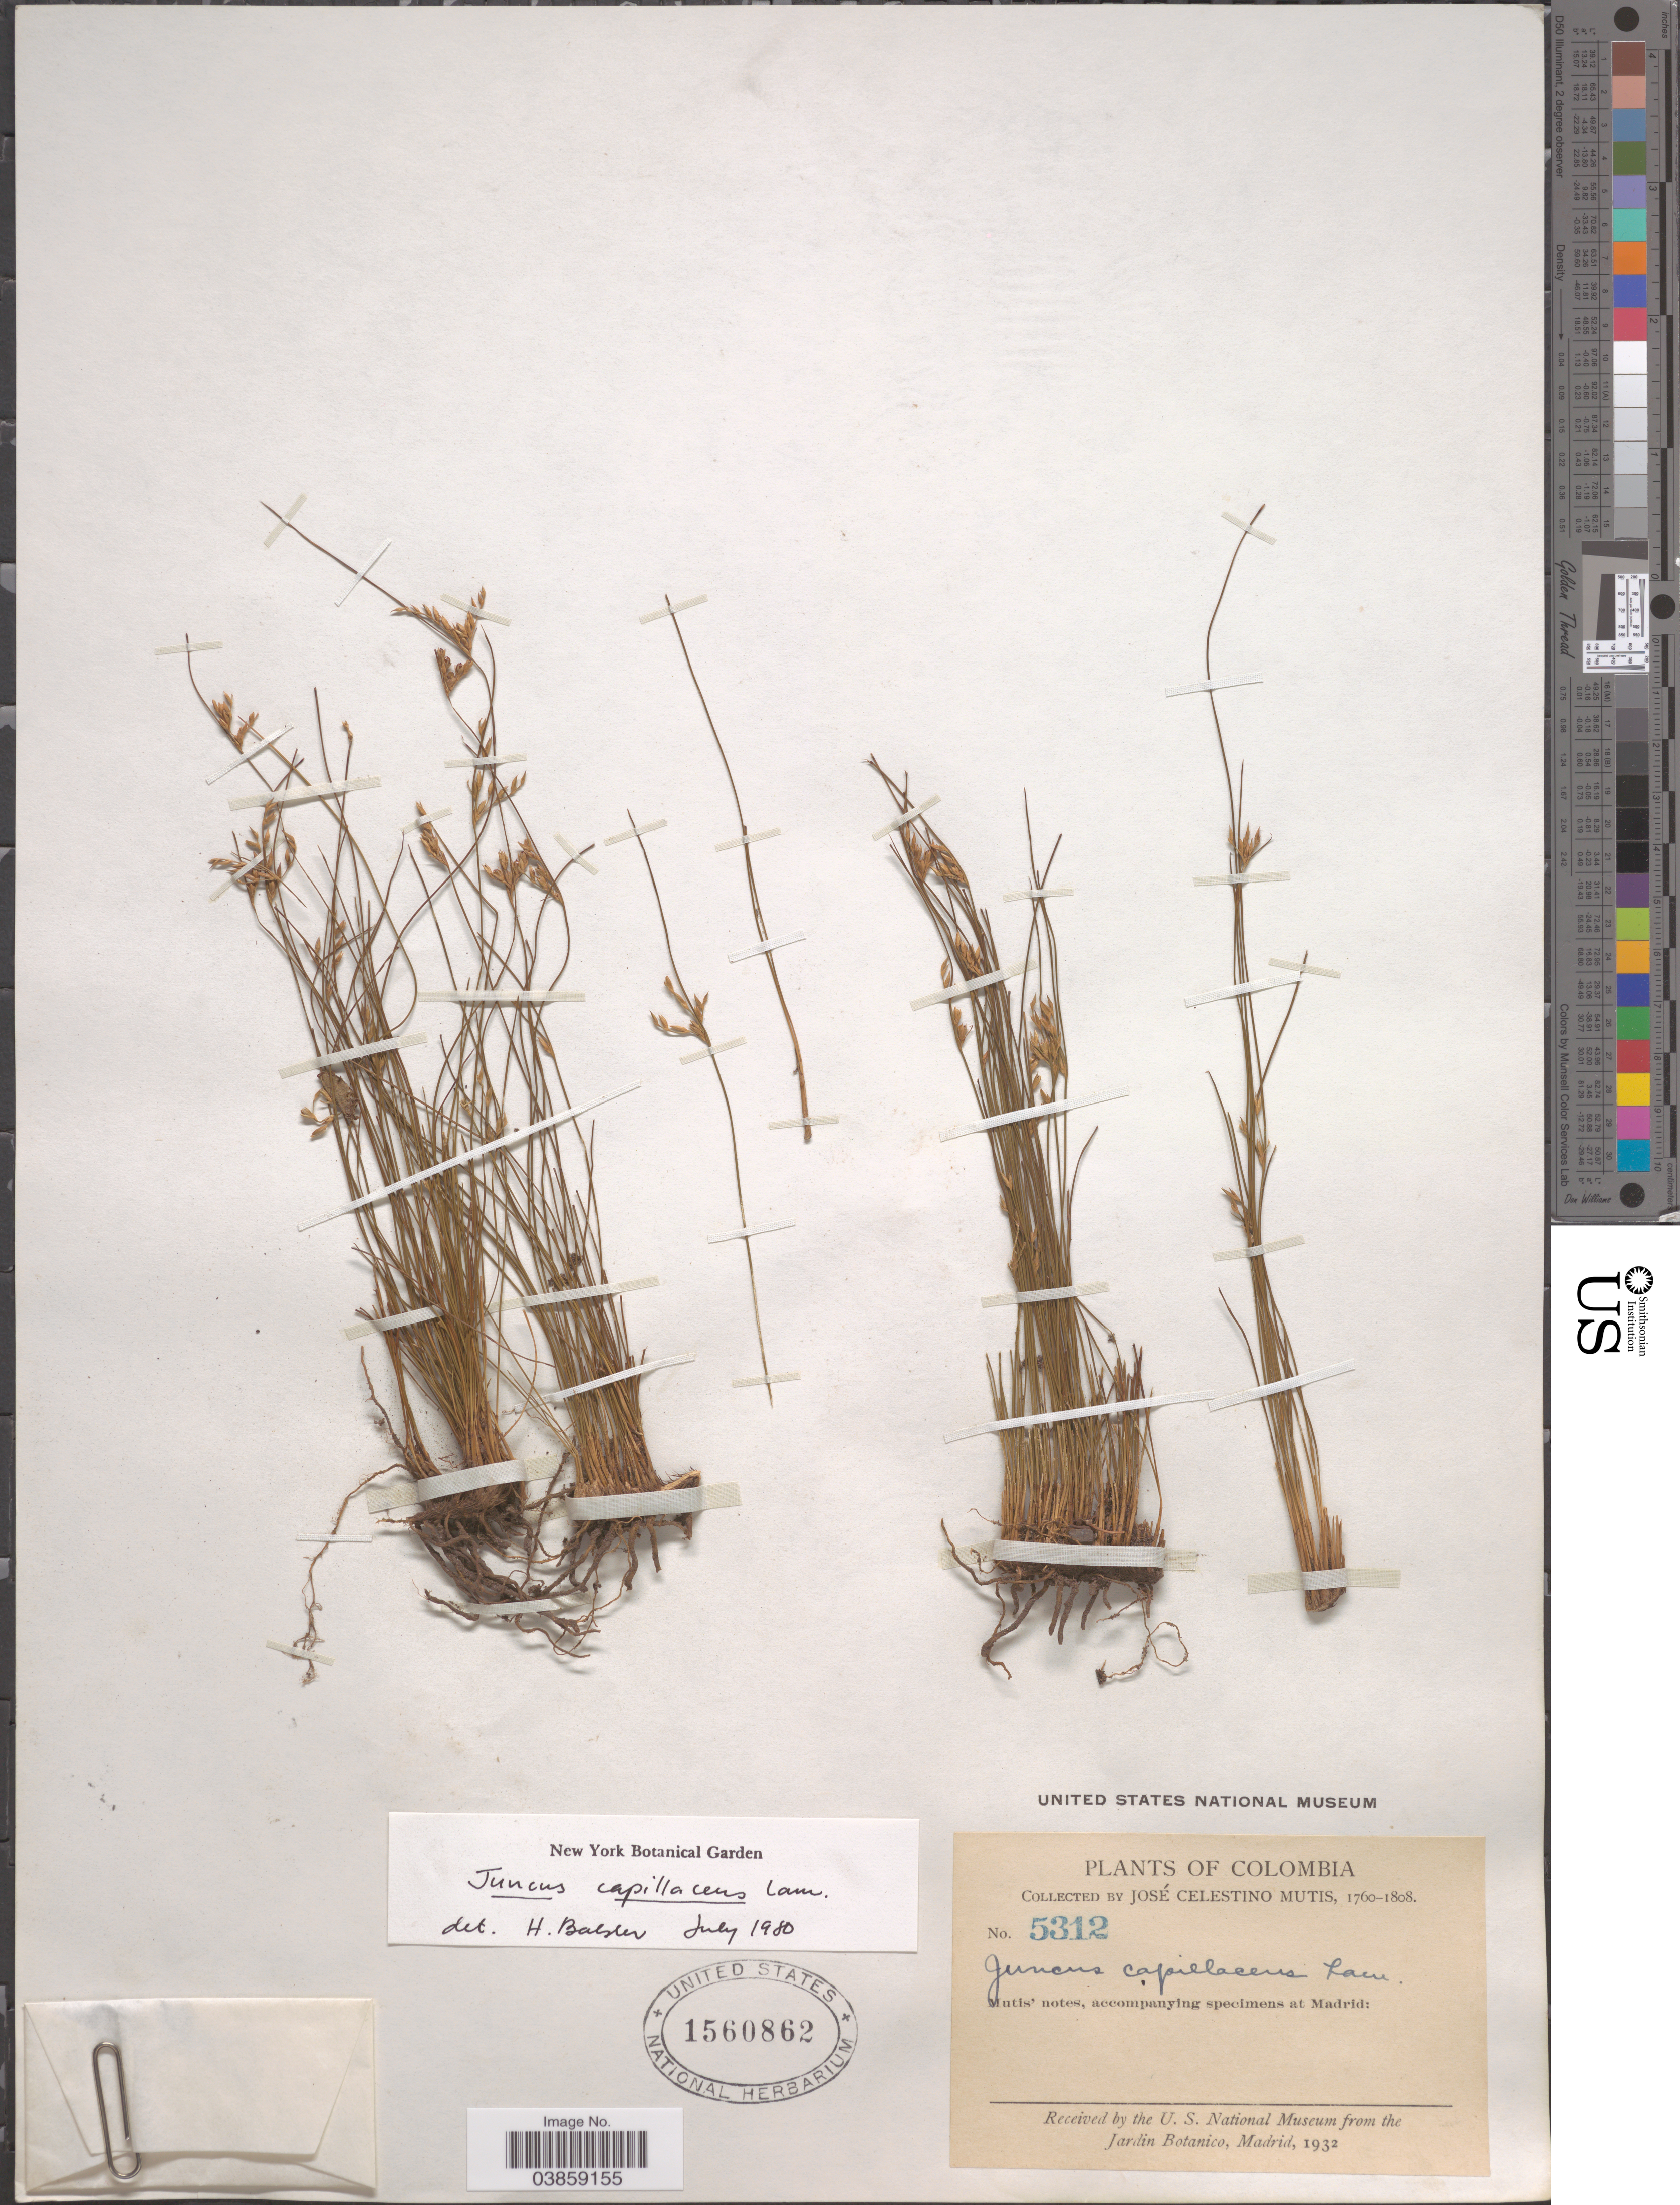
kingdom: Plantae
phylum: Tracheophyta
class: Liliopsida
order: Poales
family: Juncaceae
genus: Juncus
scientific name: Juncus capillaceus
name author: Lam.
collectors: J. C. B. Mutis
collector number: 5312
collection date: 1760/1808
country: Colombia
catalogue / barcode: US 1560862